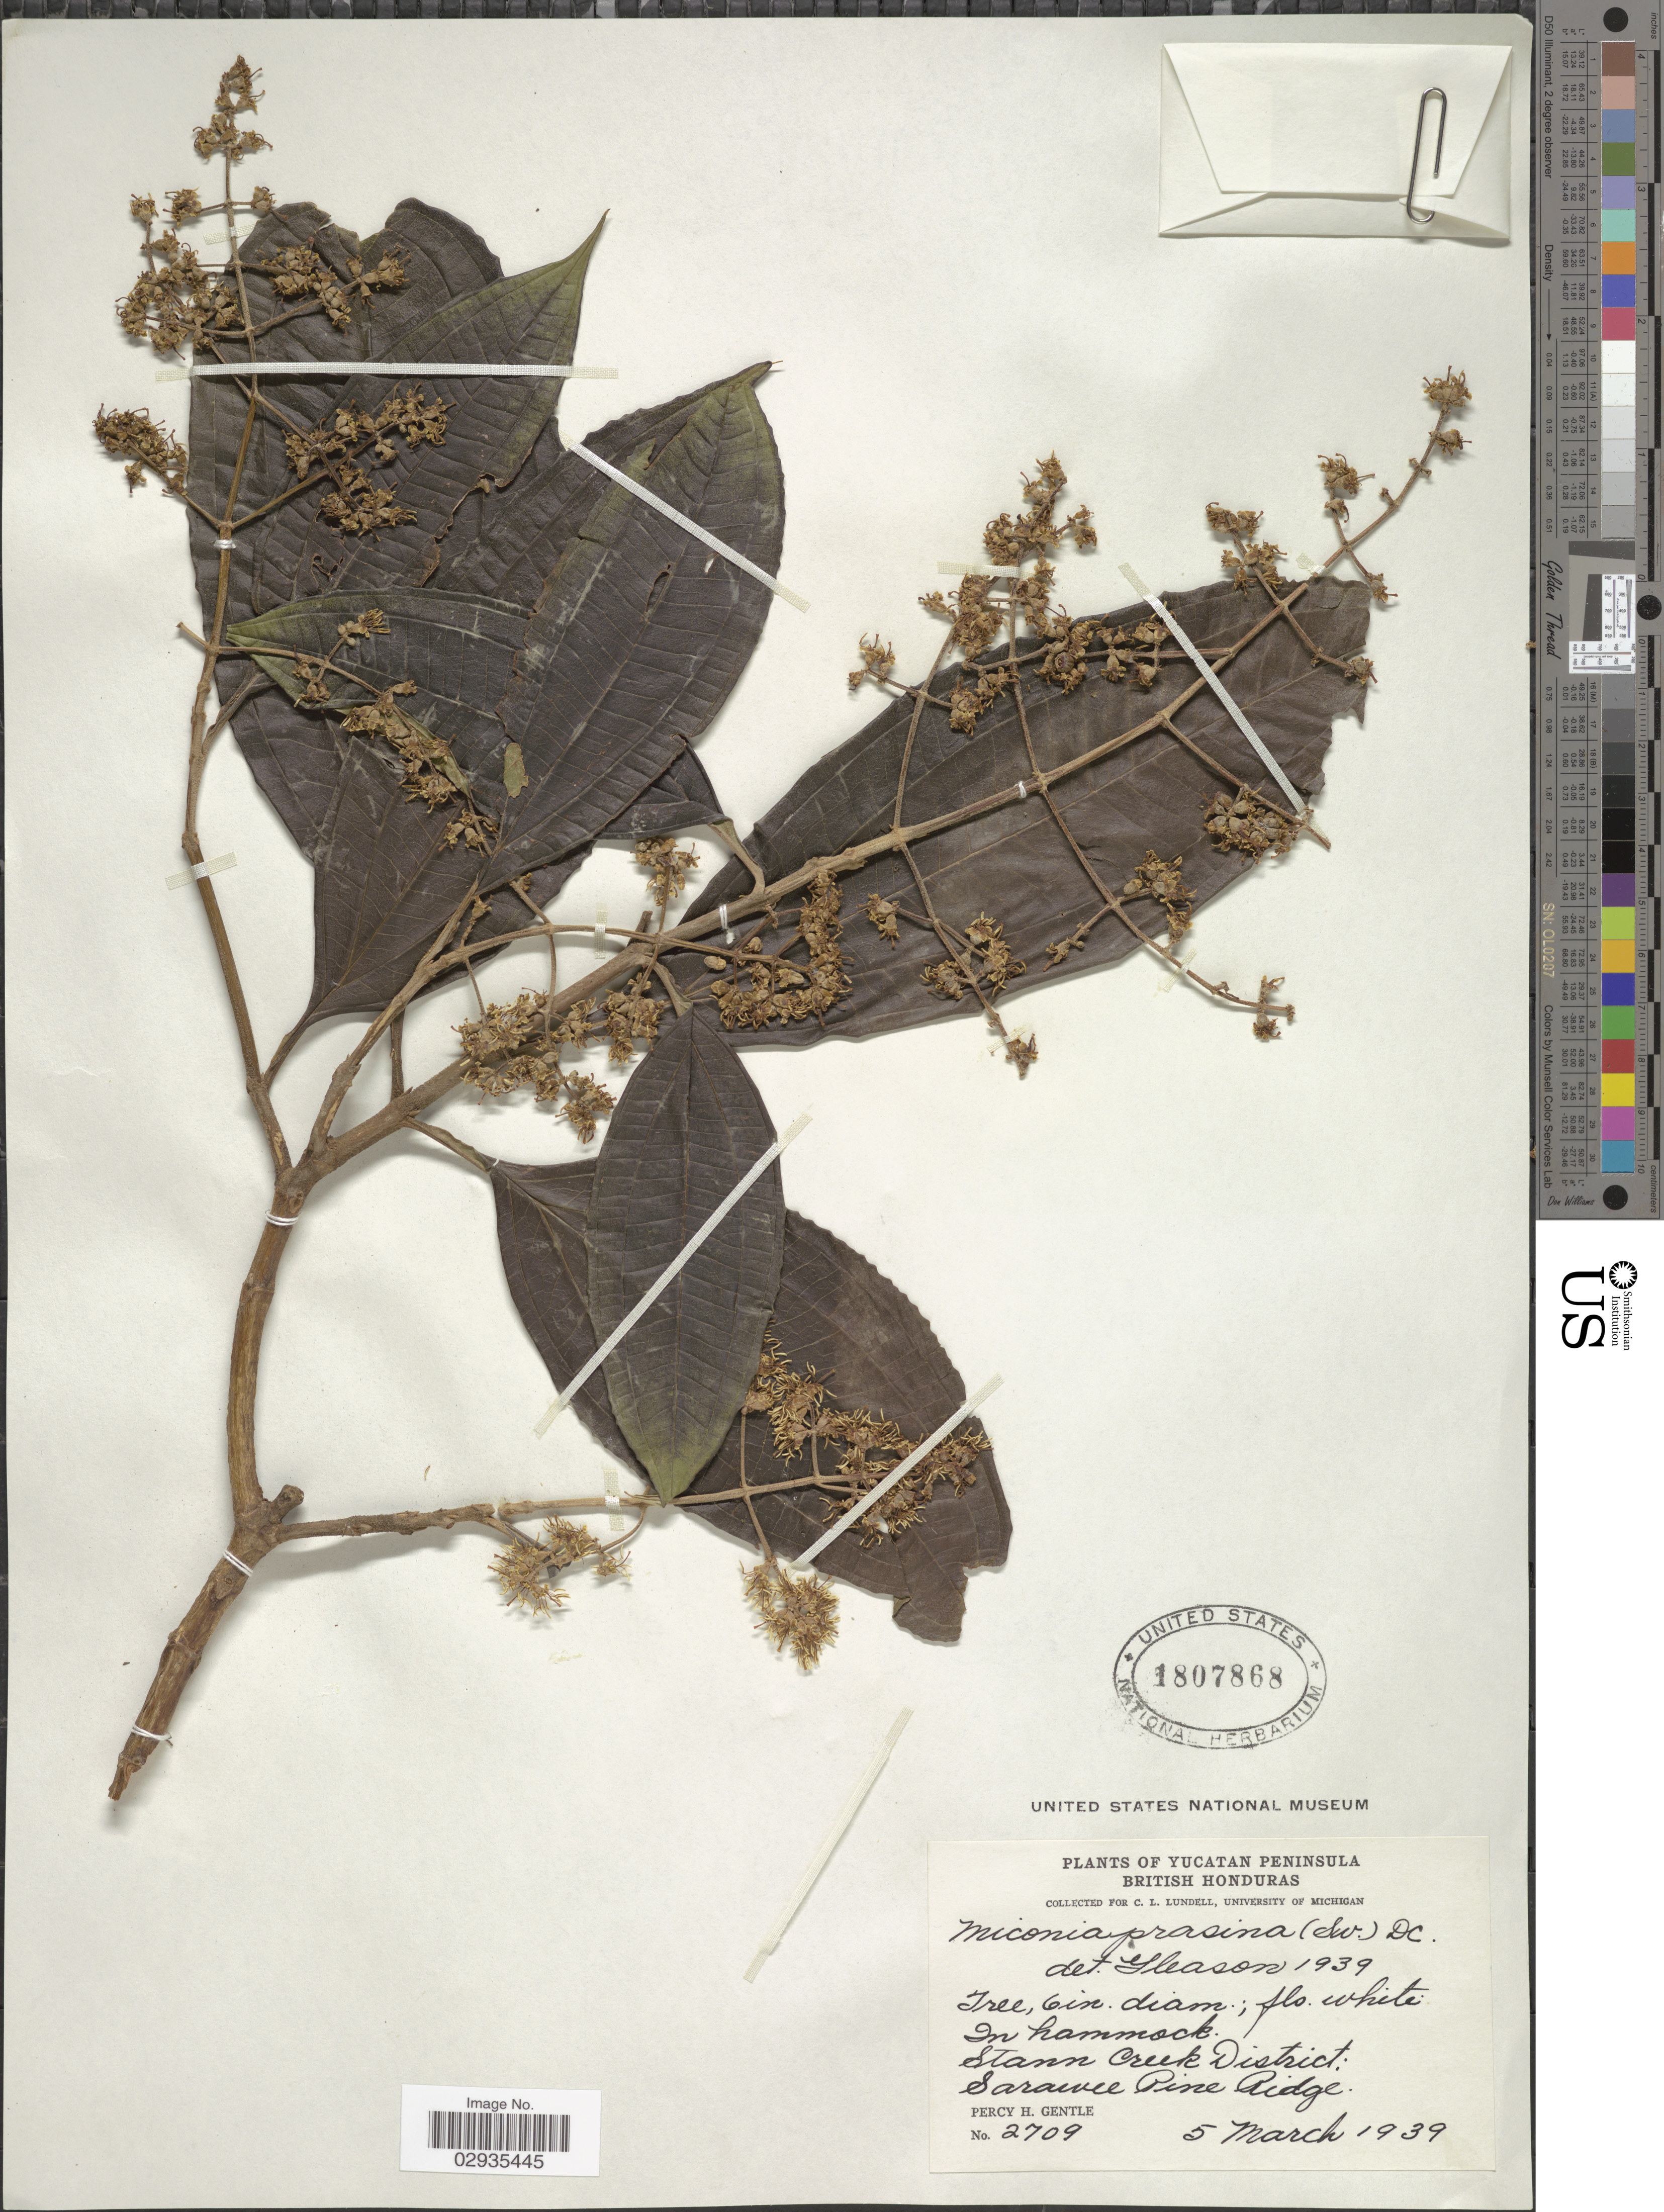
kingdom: Plantae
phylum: Tracheophyta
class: Magnoliopsida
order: Myrtales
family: Melastomataceae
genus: Miconia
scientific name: Miconia prasina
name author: (Sw.) DC.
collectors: P. H. Gentle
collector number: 2709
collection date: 1939-03-05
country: Belize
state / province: Stann Creek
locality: Yucatan Peninsula, British Honduras, In hammock, Stann Creek District, Sarawee Pine Ridge.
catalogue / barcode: US 1807868